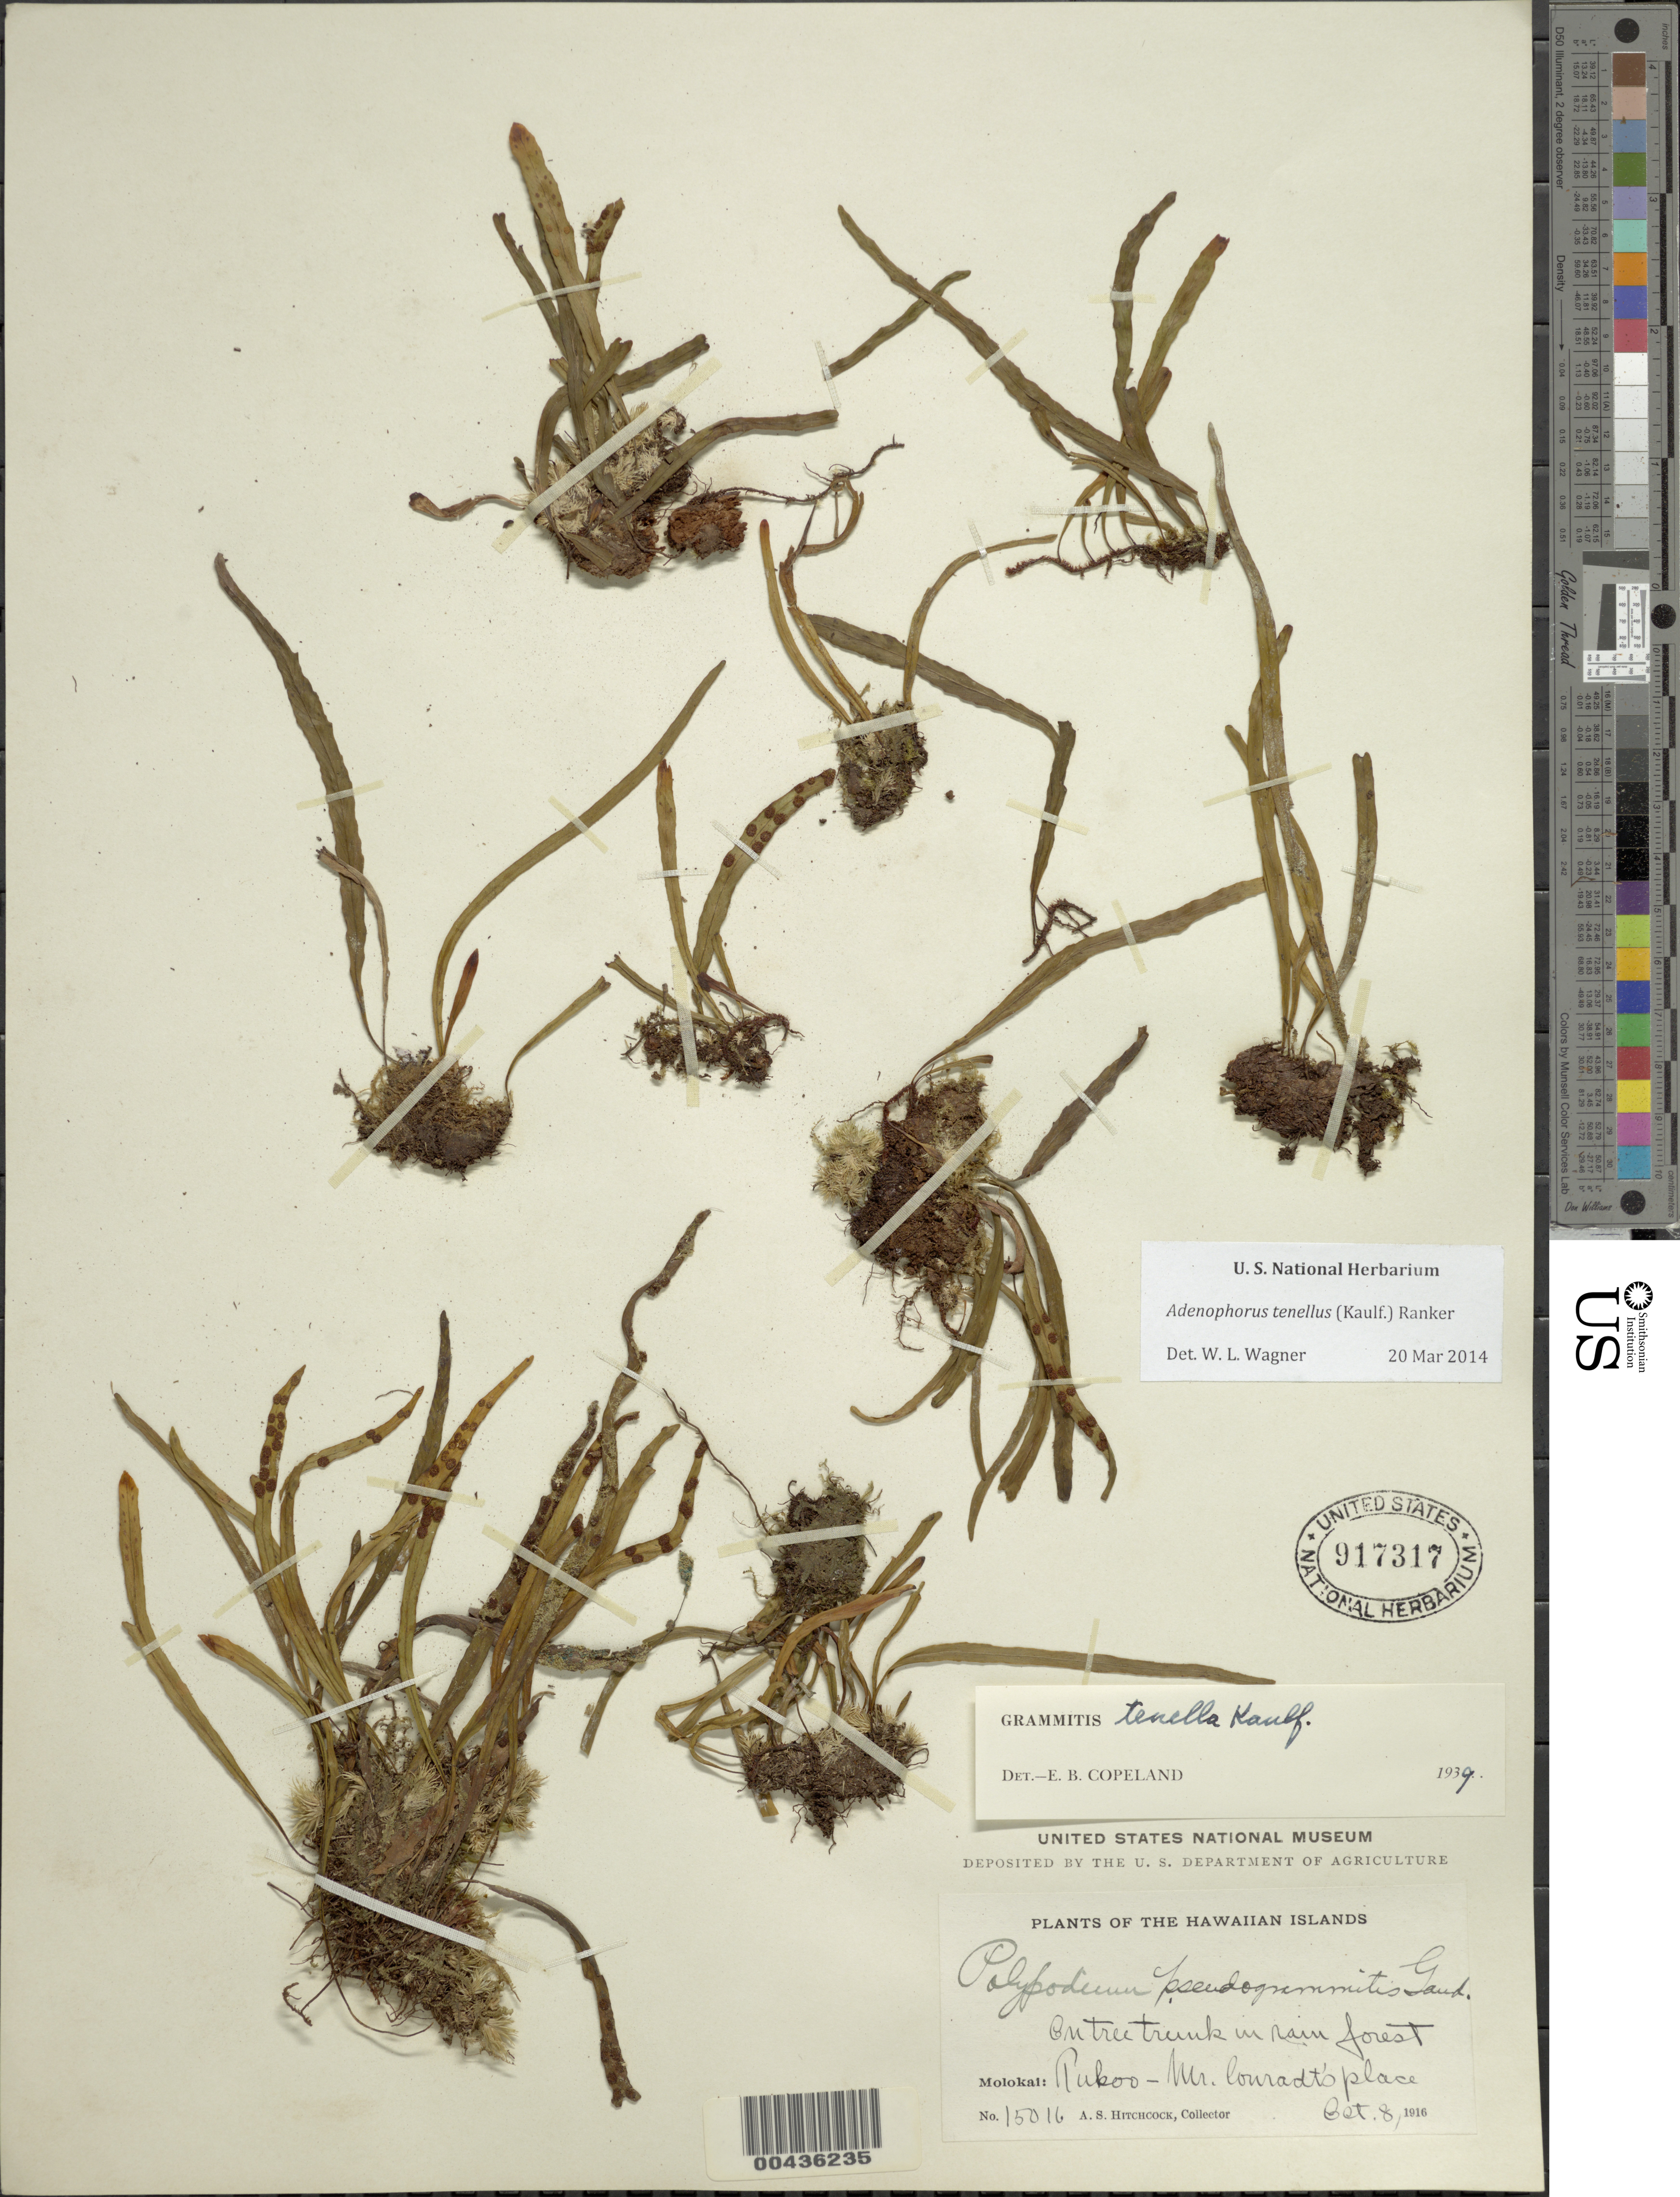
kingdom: Plantae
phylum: Tracheophyta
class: Polypodiopsida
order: Polypodiales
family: Polypodiaceae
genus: Adenophorus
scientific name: Adenophorus tenellus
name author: (Kaulf.) Ranker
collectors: A. S. Hitchcock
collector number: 15016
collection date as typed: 8 Oct 1916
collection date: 1916-10-08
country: United States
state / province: Hawaii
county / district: Maui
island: Moloka'i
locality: Pukoo-Mr. Conradt's place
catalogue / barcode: US 917317